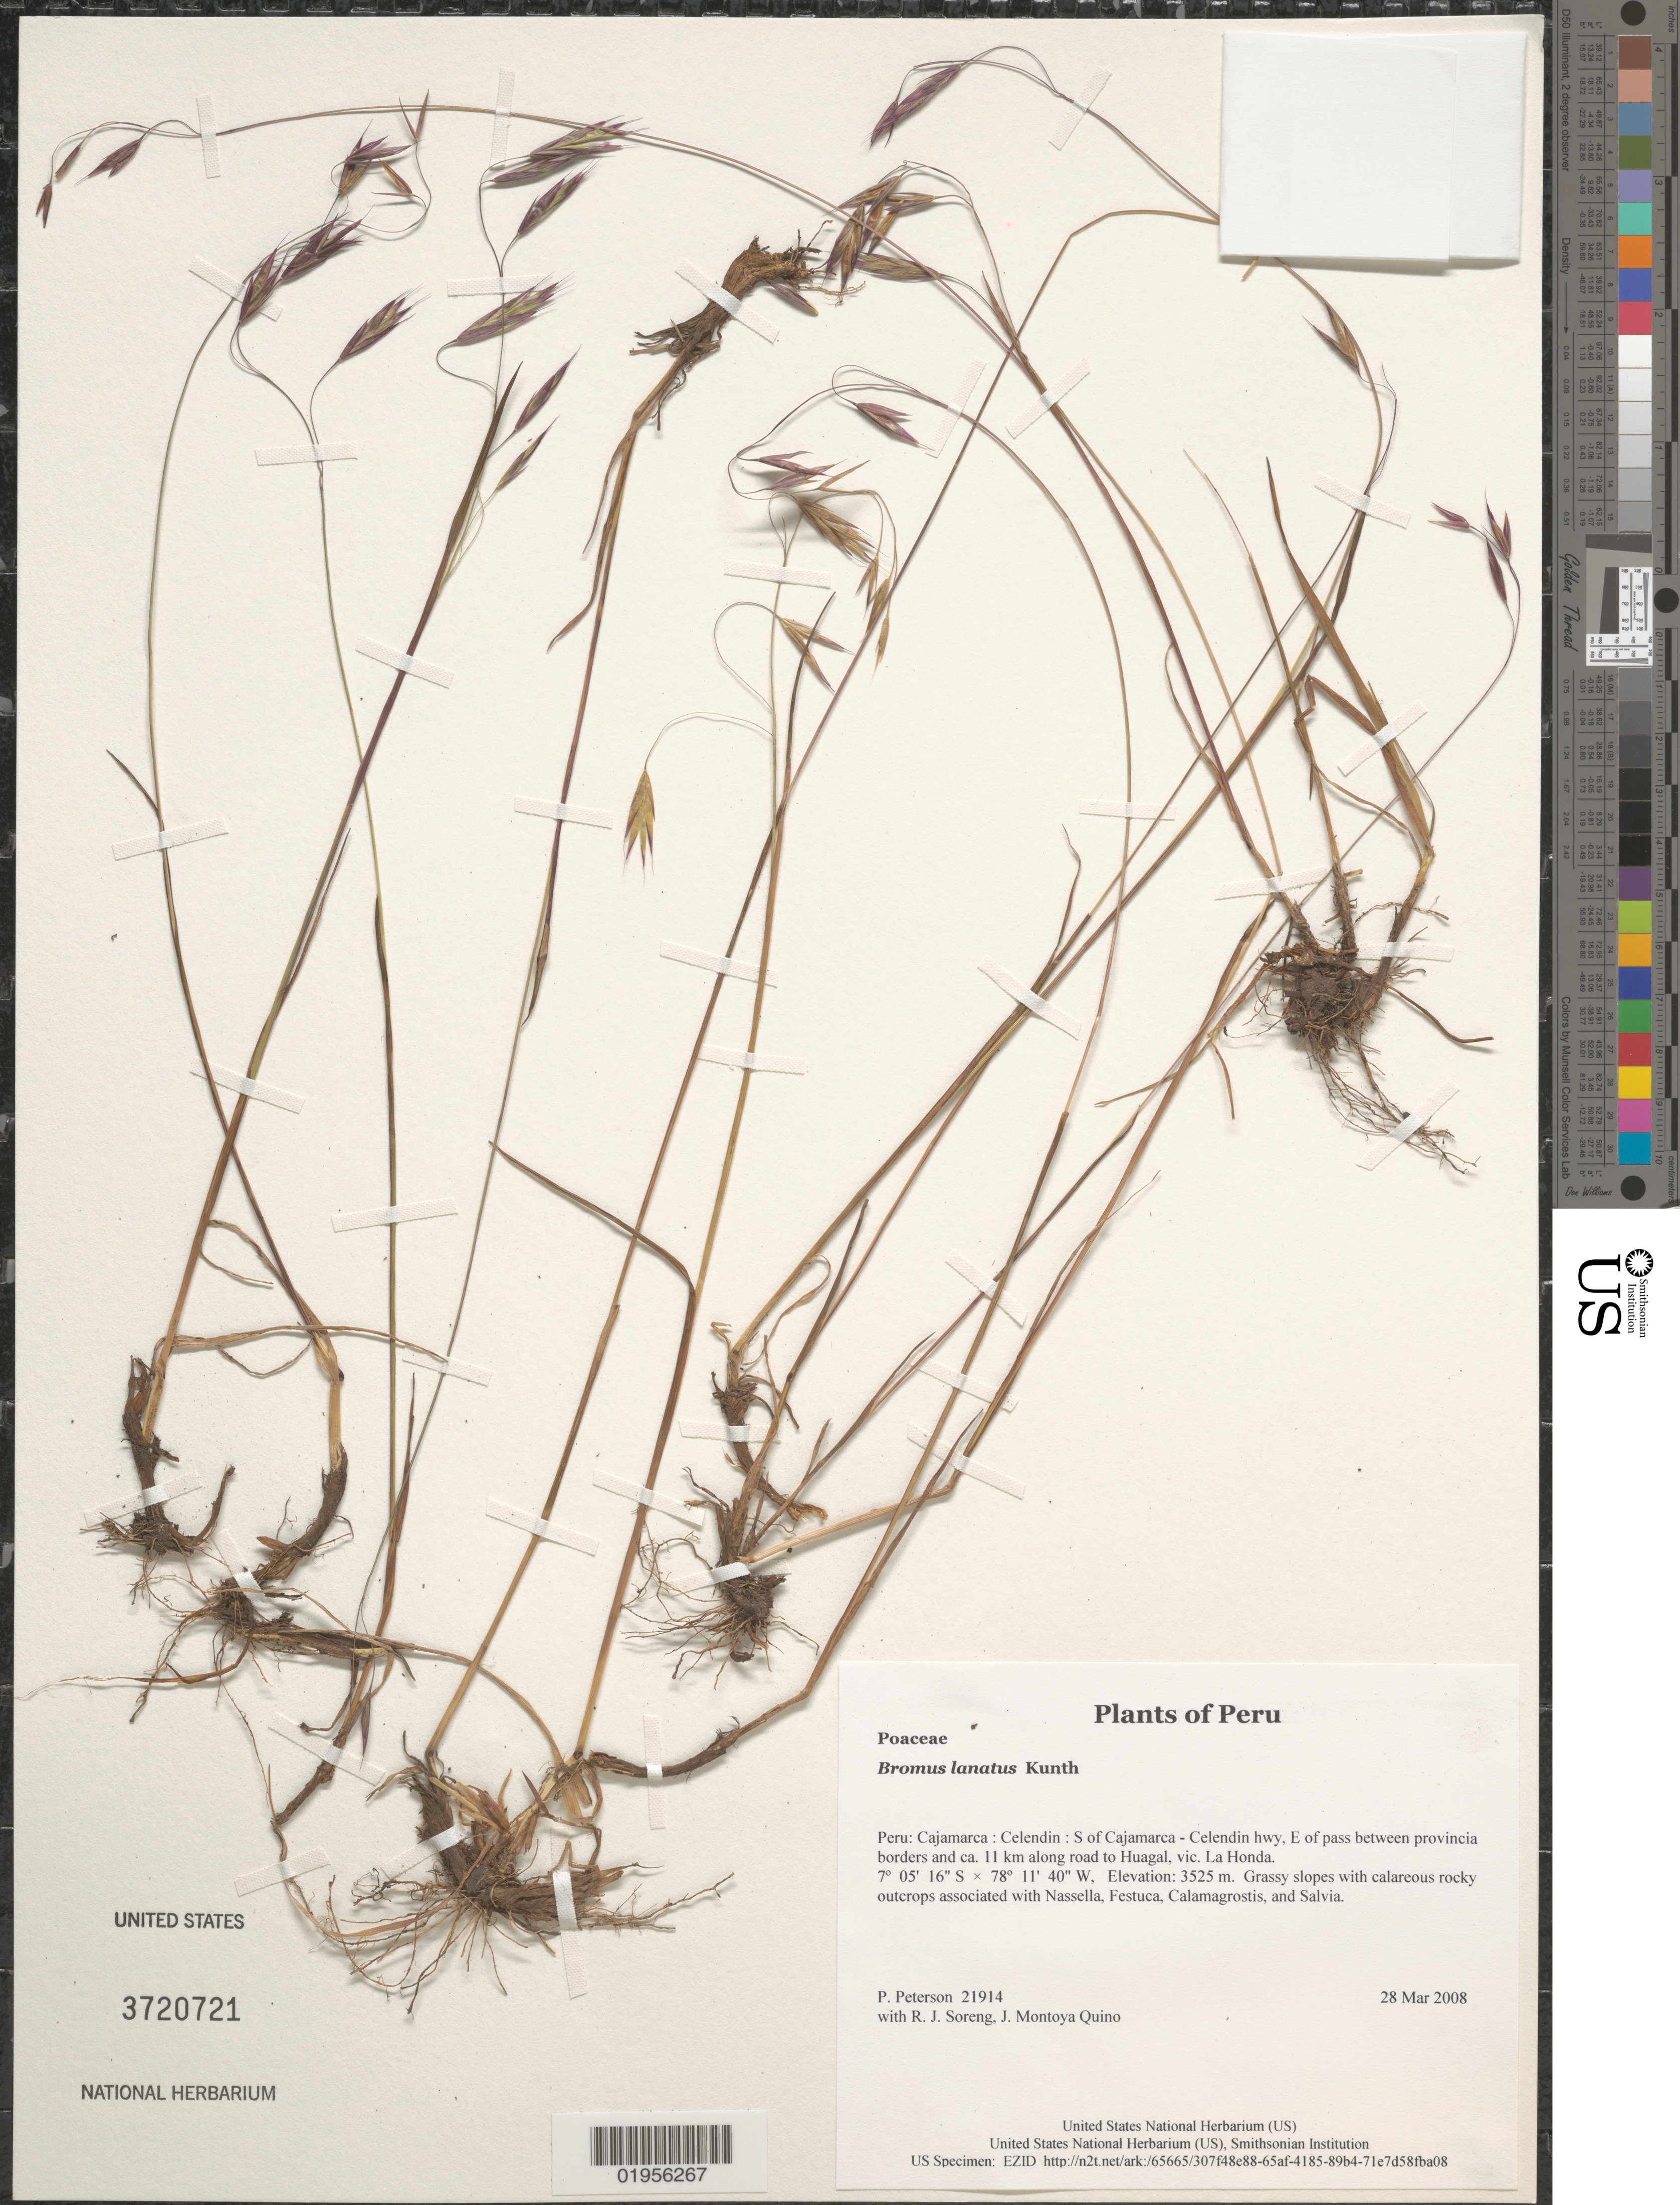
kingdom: Plantae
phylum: Tracheophyta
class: Liliopsida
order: Poales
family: Poaceae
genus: Bromus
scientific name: Bromus lanatus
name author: Kunth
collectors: P. M. Peterson, R. J. Soreng & J. Montoya Quino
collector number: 21914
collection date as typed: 28 Mar 2008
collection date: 2008-03-28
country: Peru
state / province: Cajamarca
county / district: Celendín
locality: S of Cajamarca - Celendin hwy, E of pass between provincia borders and ca. 11 km along road to Huagal, vic. La Honda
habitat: Grassy slopes with calareous rocky outcrops associated with Nassella, Festuca, Calamagrostis, and Salvia.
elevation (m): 3525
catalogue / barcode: US 3720721